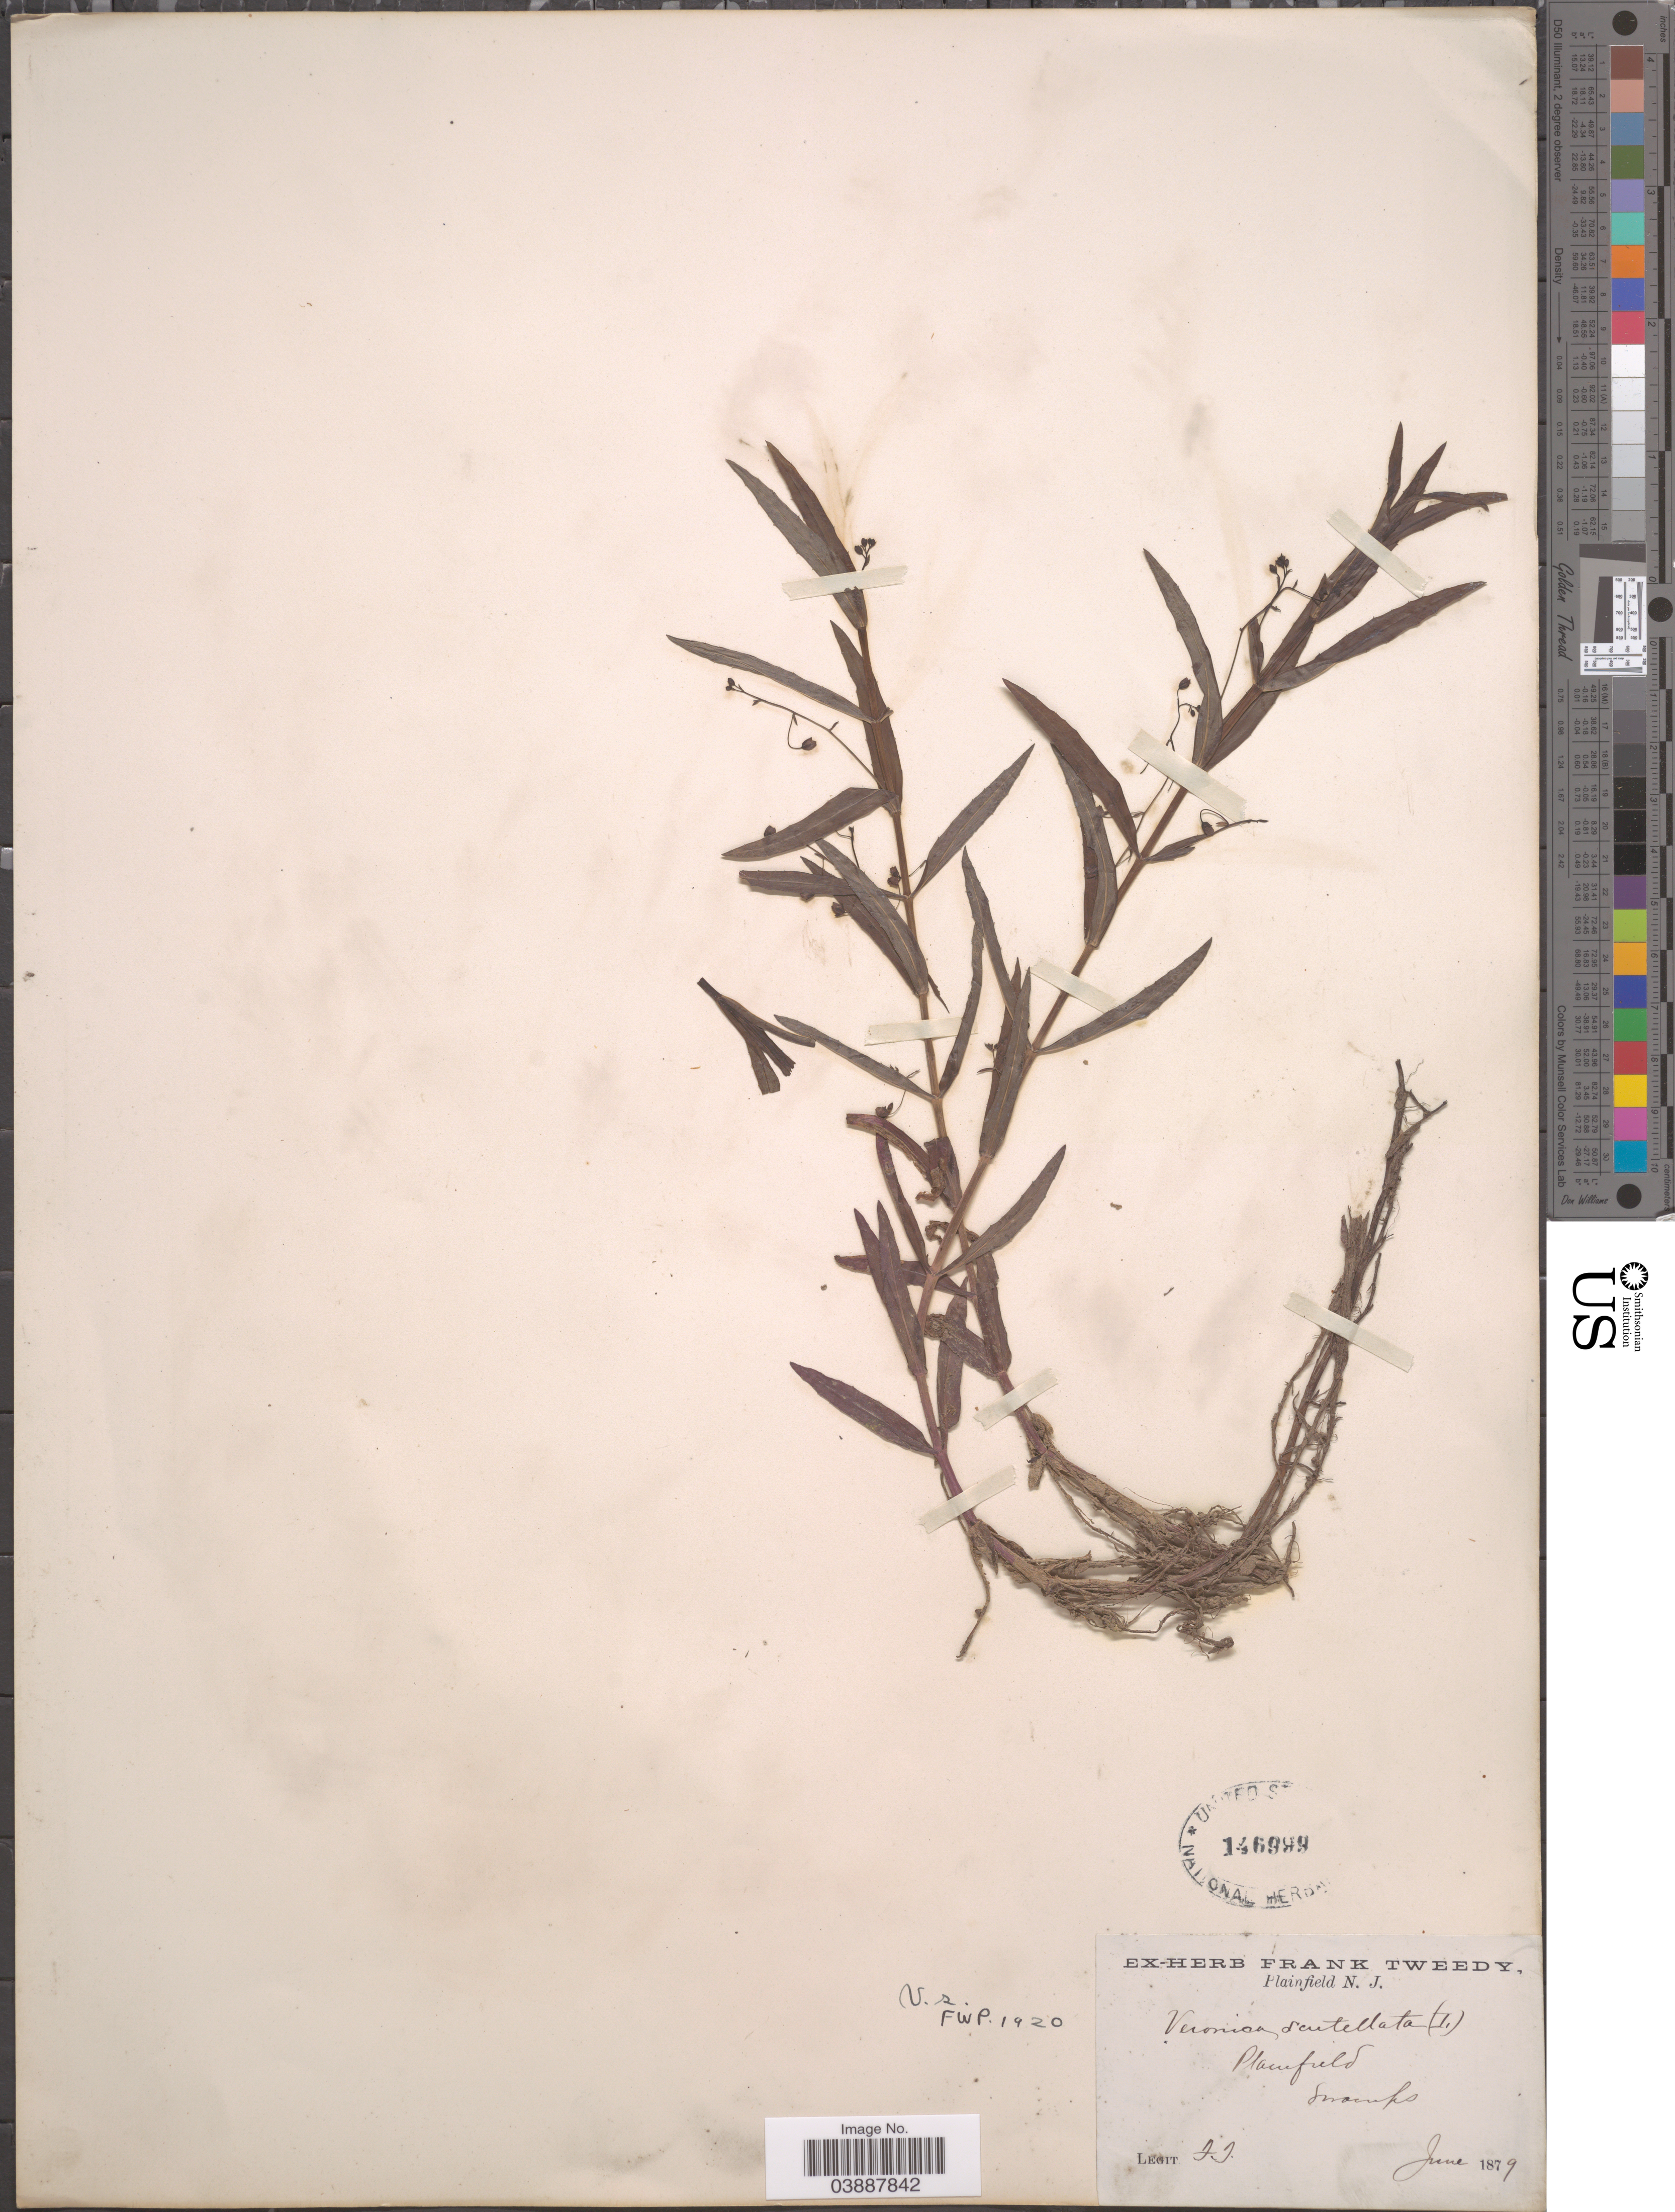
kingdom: Plantae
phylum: Tracheophyta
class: Magnoliopsida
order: Lamiales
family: Plantaginaceae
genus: Veronica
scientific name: Veronica scutellata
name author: L.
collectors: F. Tweedy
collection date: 1879-06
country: United States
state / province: New Jersey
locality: Plainfield.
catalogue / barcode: US 146999